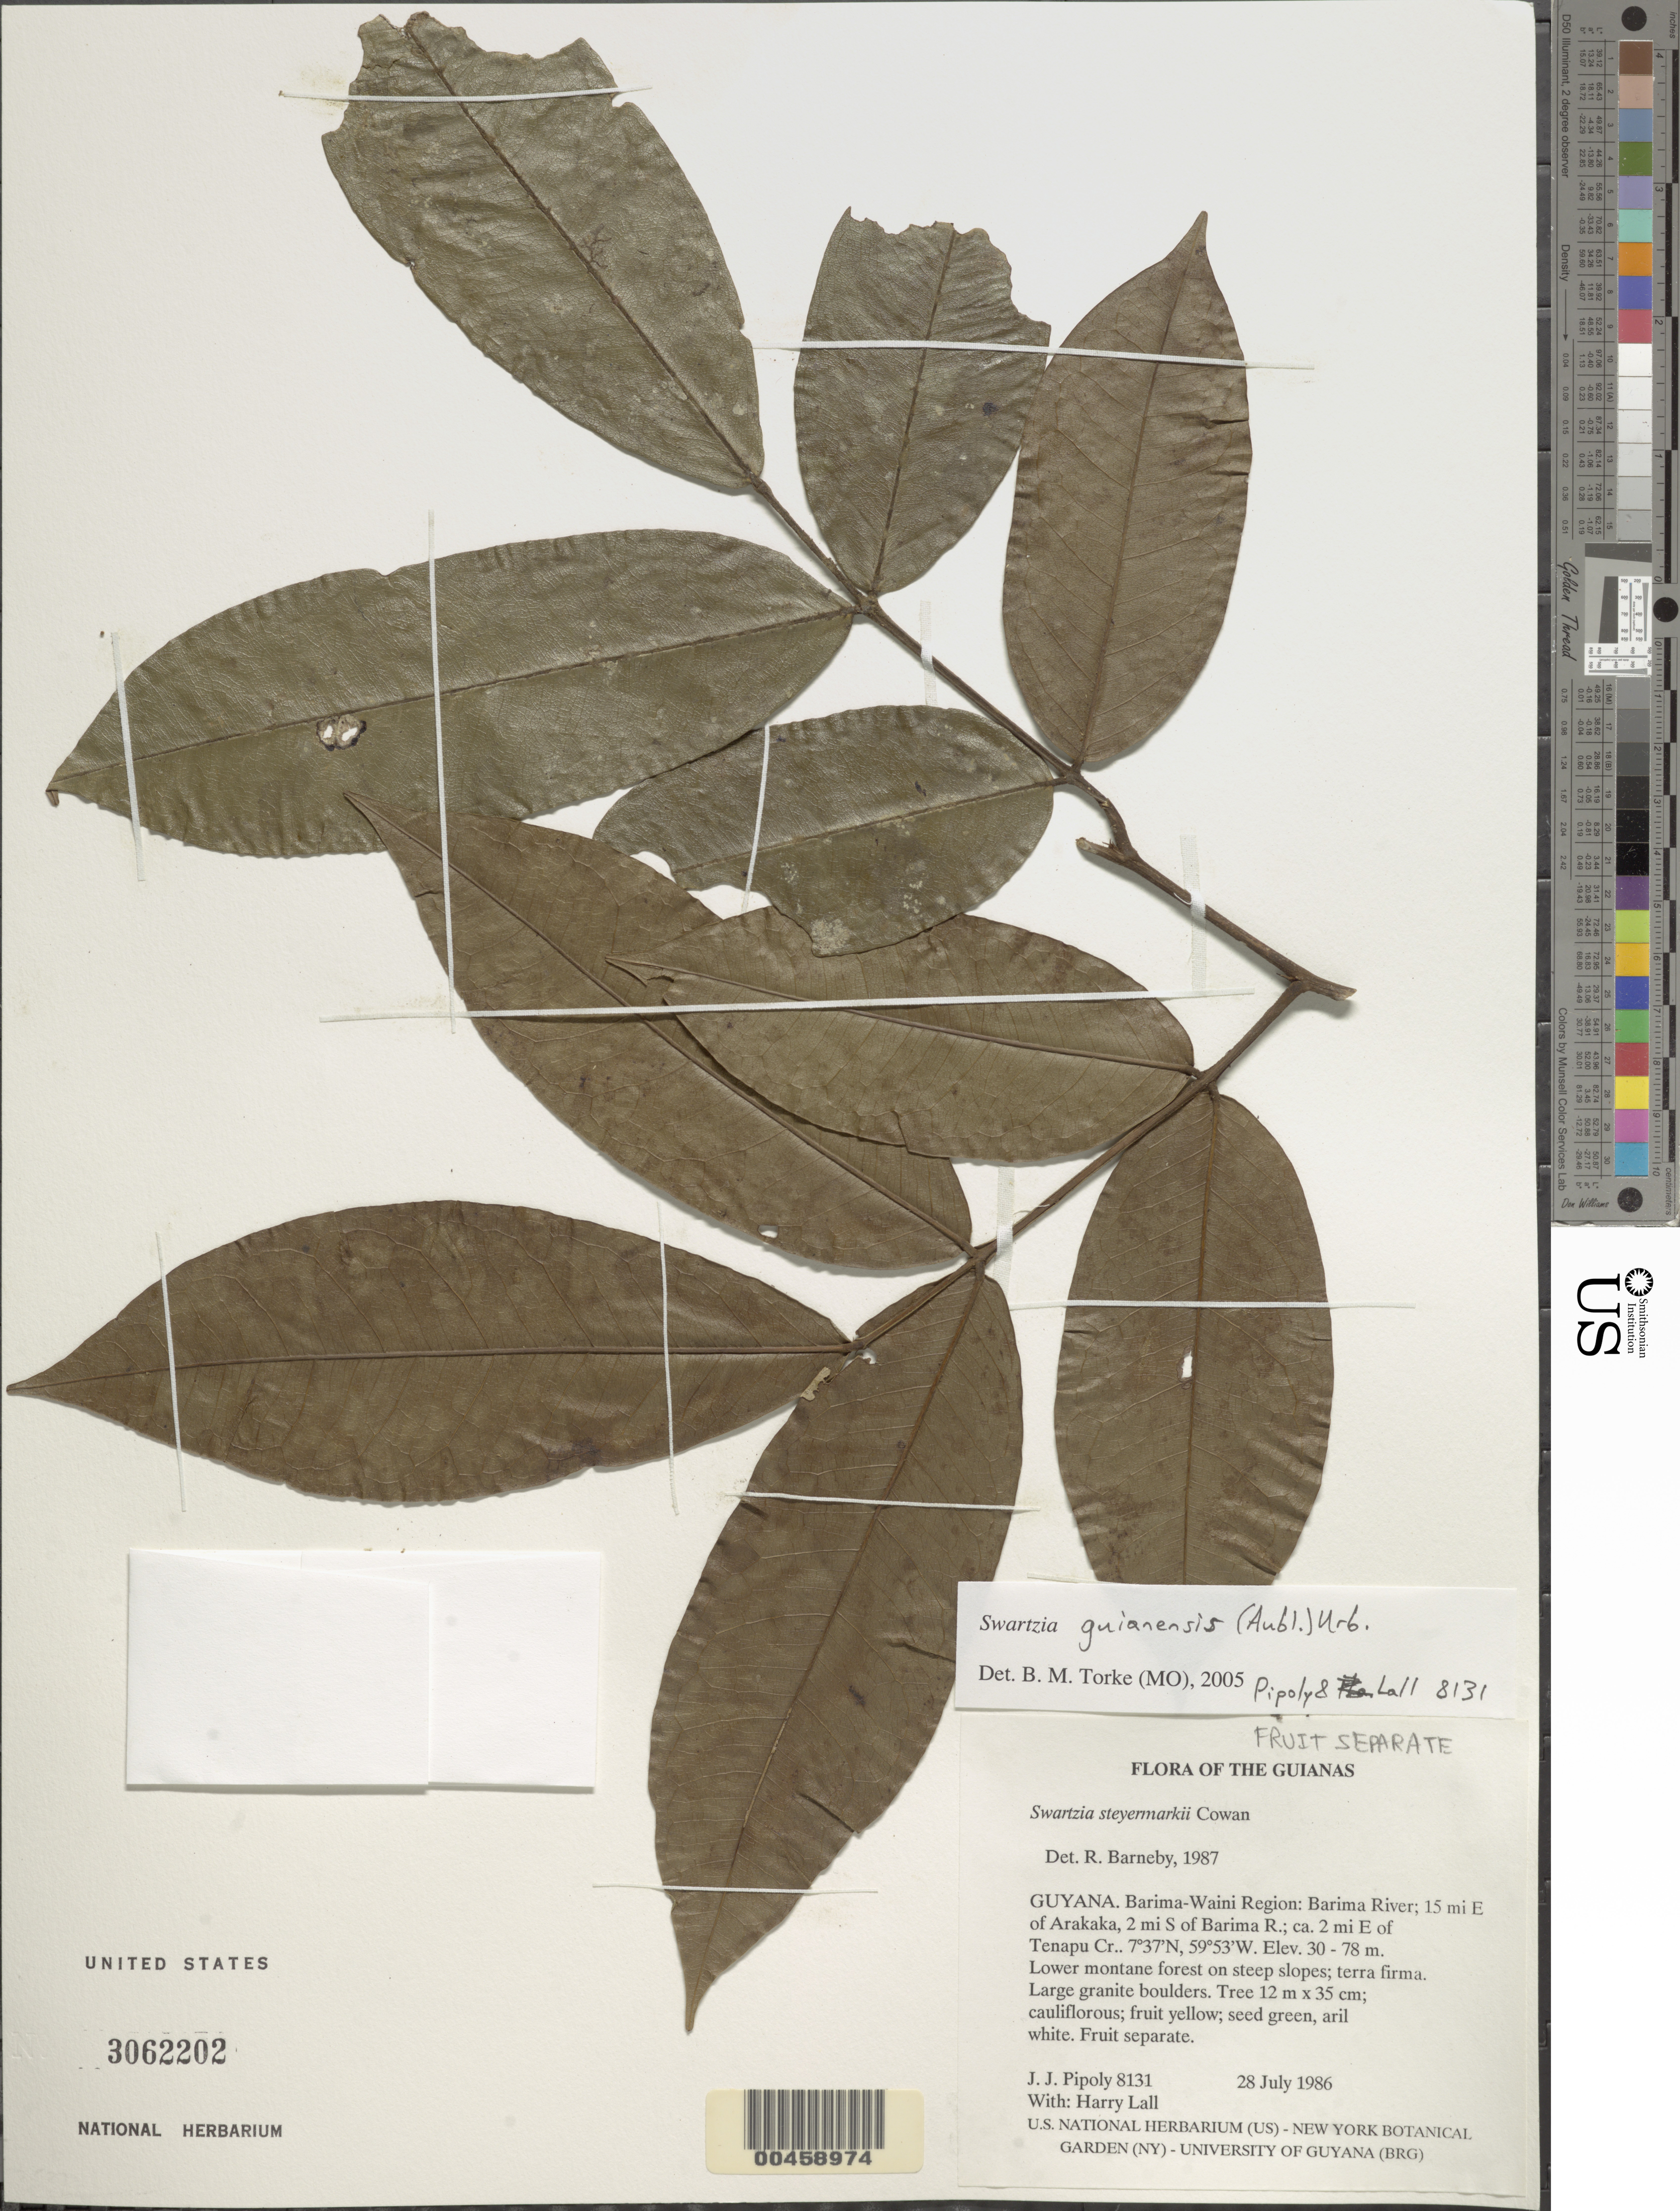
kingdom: Plantae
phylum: Tracheophyta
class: Magnoliopsida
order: Fabales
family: Fabaceae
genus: Swartzia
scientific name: Swartzia guianensis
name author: (Aubl.) Urb.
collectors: J. J. Pipoly & H. Lall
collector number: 8131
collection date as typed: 28 Jul 1986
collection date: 1986-07-28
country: Guyana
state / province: Barima-Waini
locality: Barima river, 15 mi e of arakaka, 2 mi s of barima river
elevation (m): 30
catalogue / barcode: US 3062202